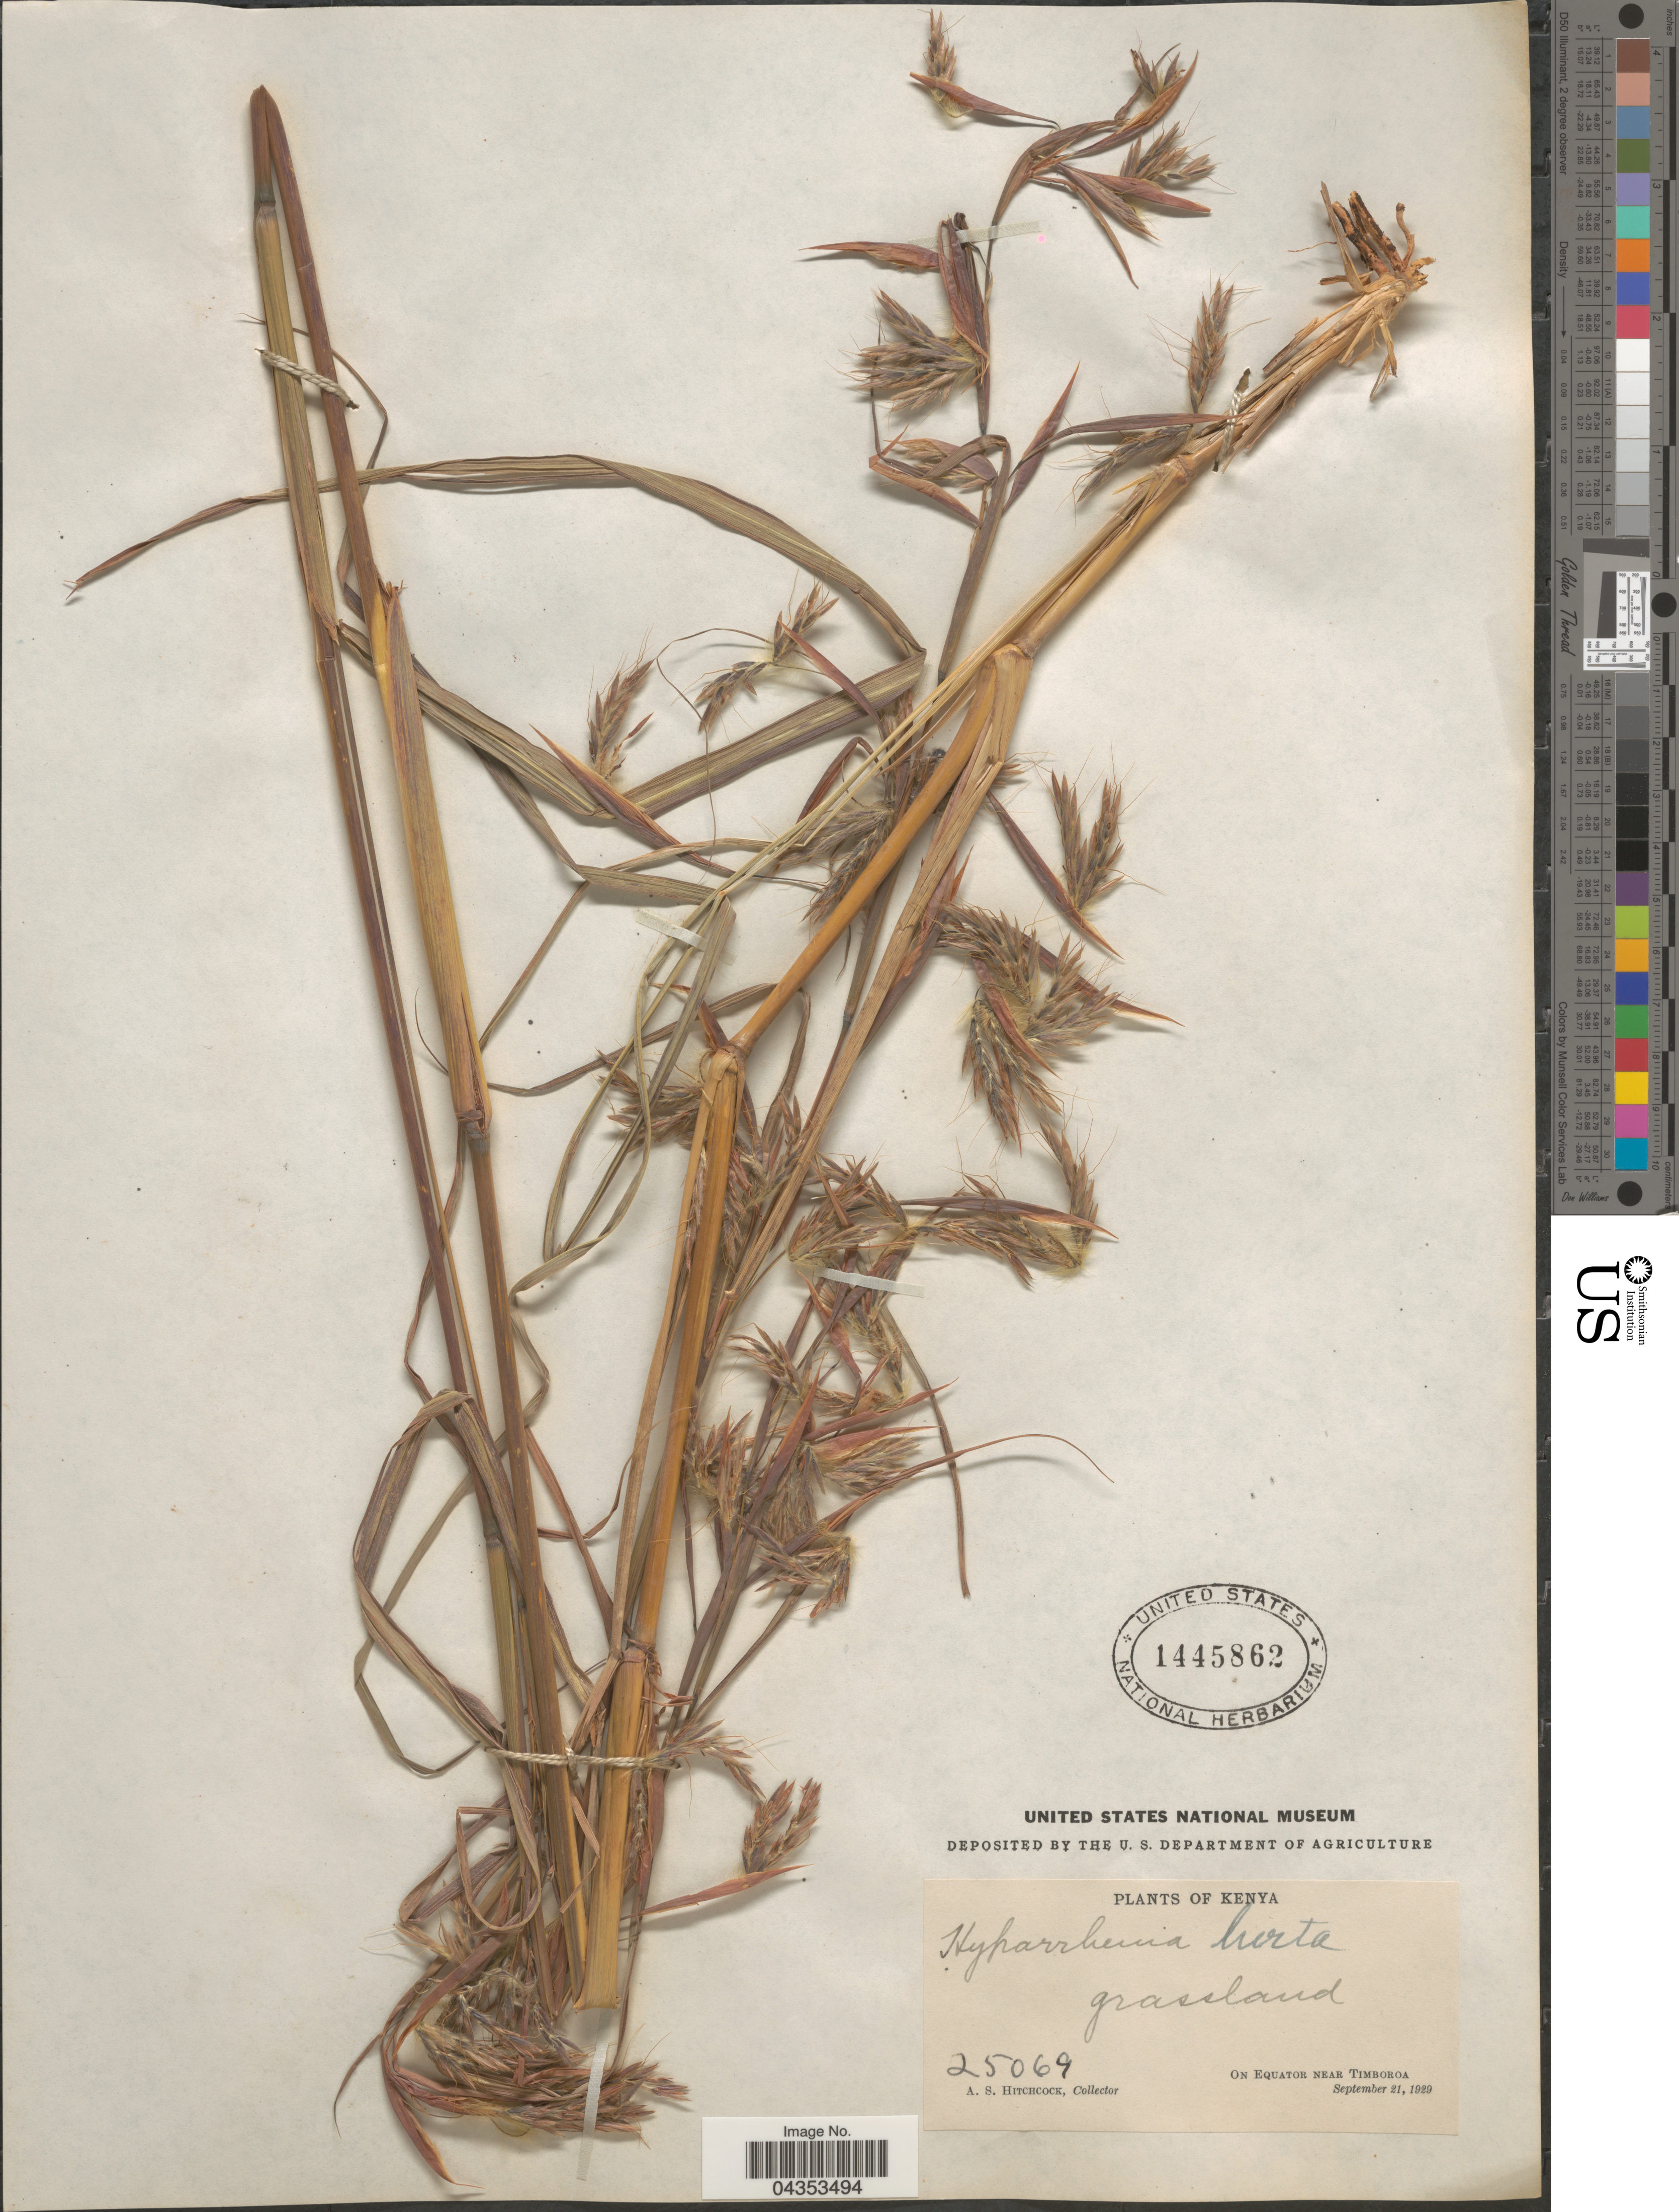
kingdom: Plantae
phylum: Tracheophyta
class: Liliopsida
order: Poales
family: Poaceae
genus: Hyparrhenia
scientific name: Hyparrhenia hirta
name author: (L.) Stapf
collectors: A. S. Hitchcock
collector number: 25069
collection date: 1929-09-21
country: Kenya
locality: Grassland. On equateur near Timboroa.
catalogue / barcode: US 1445862